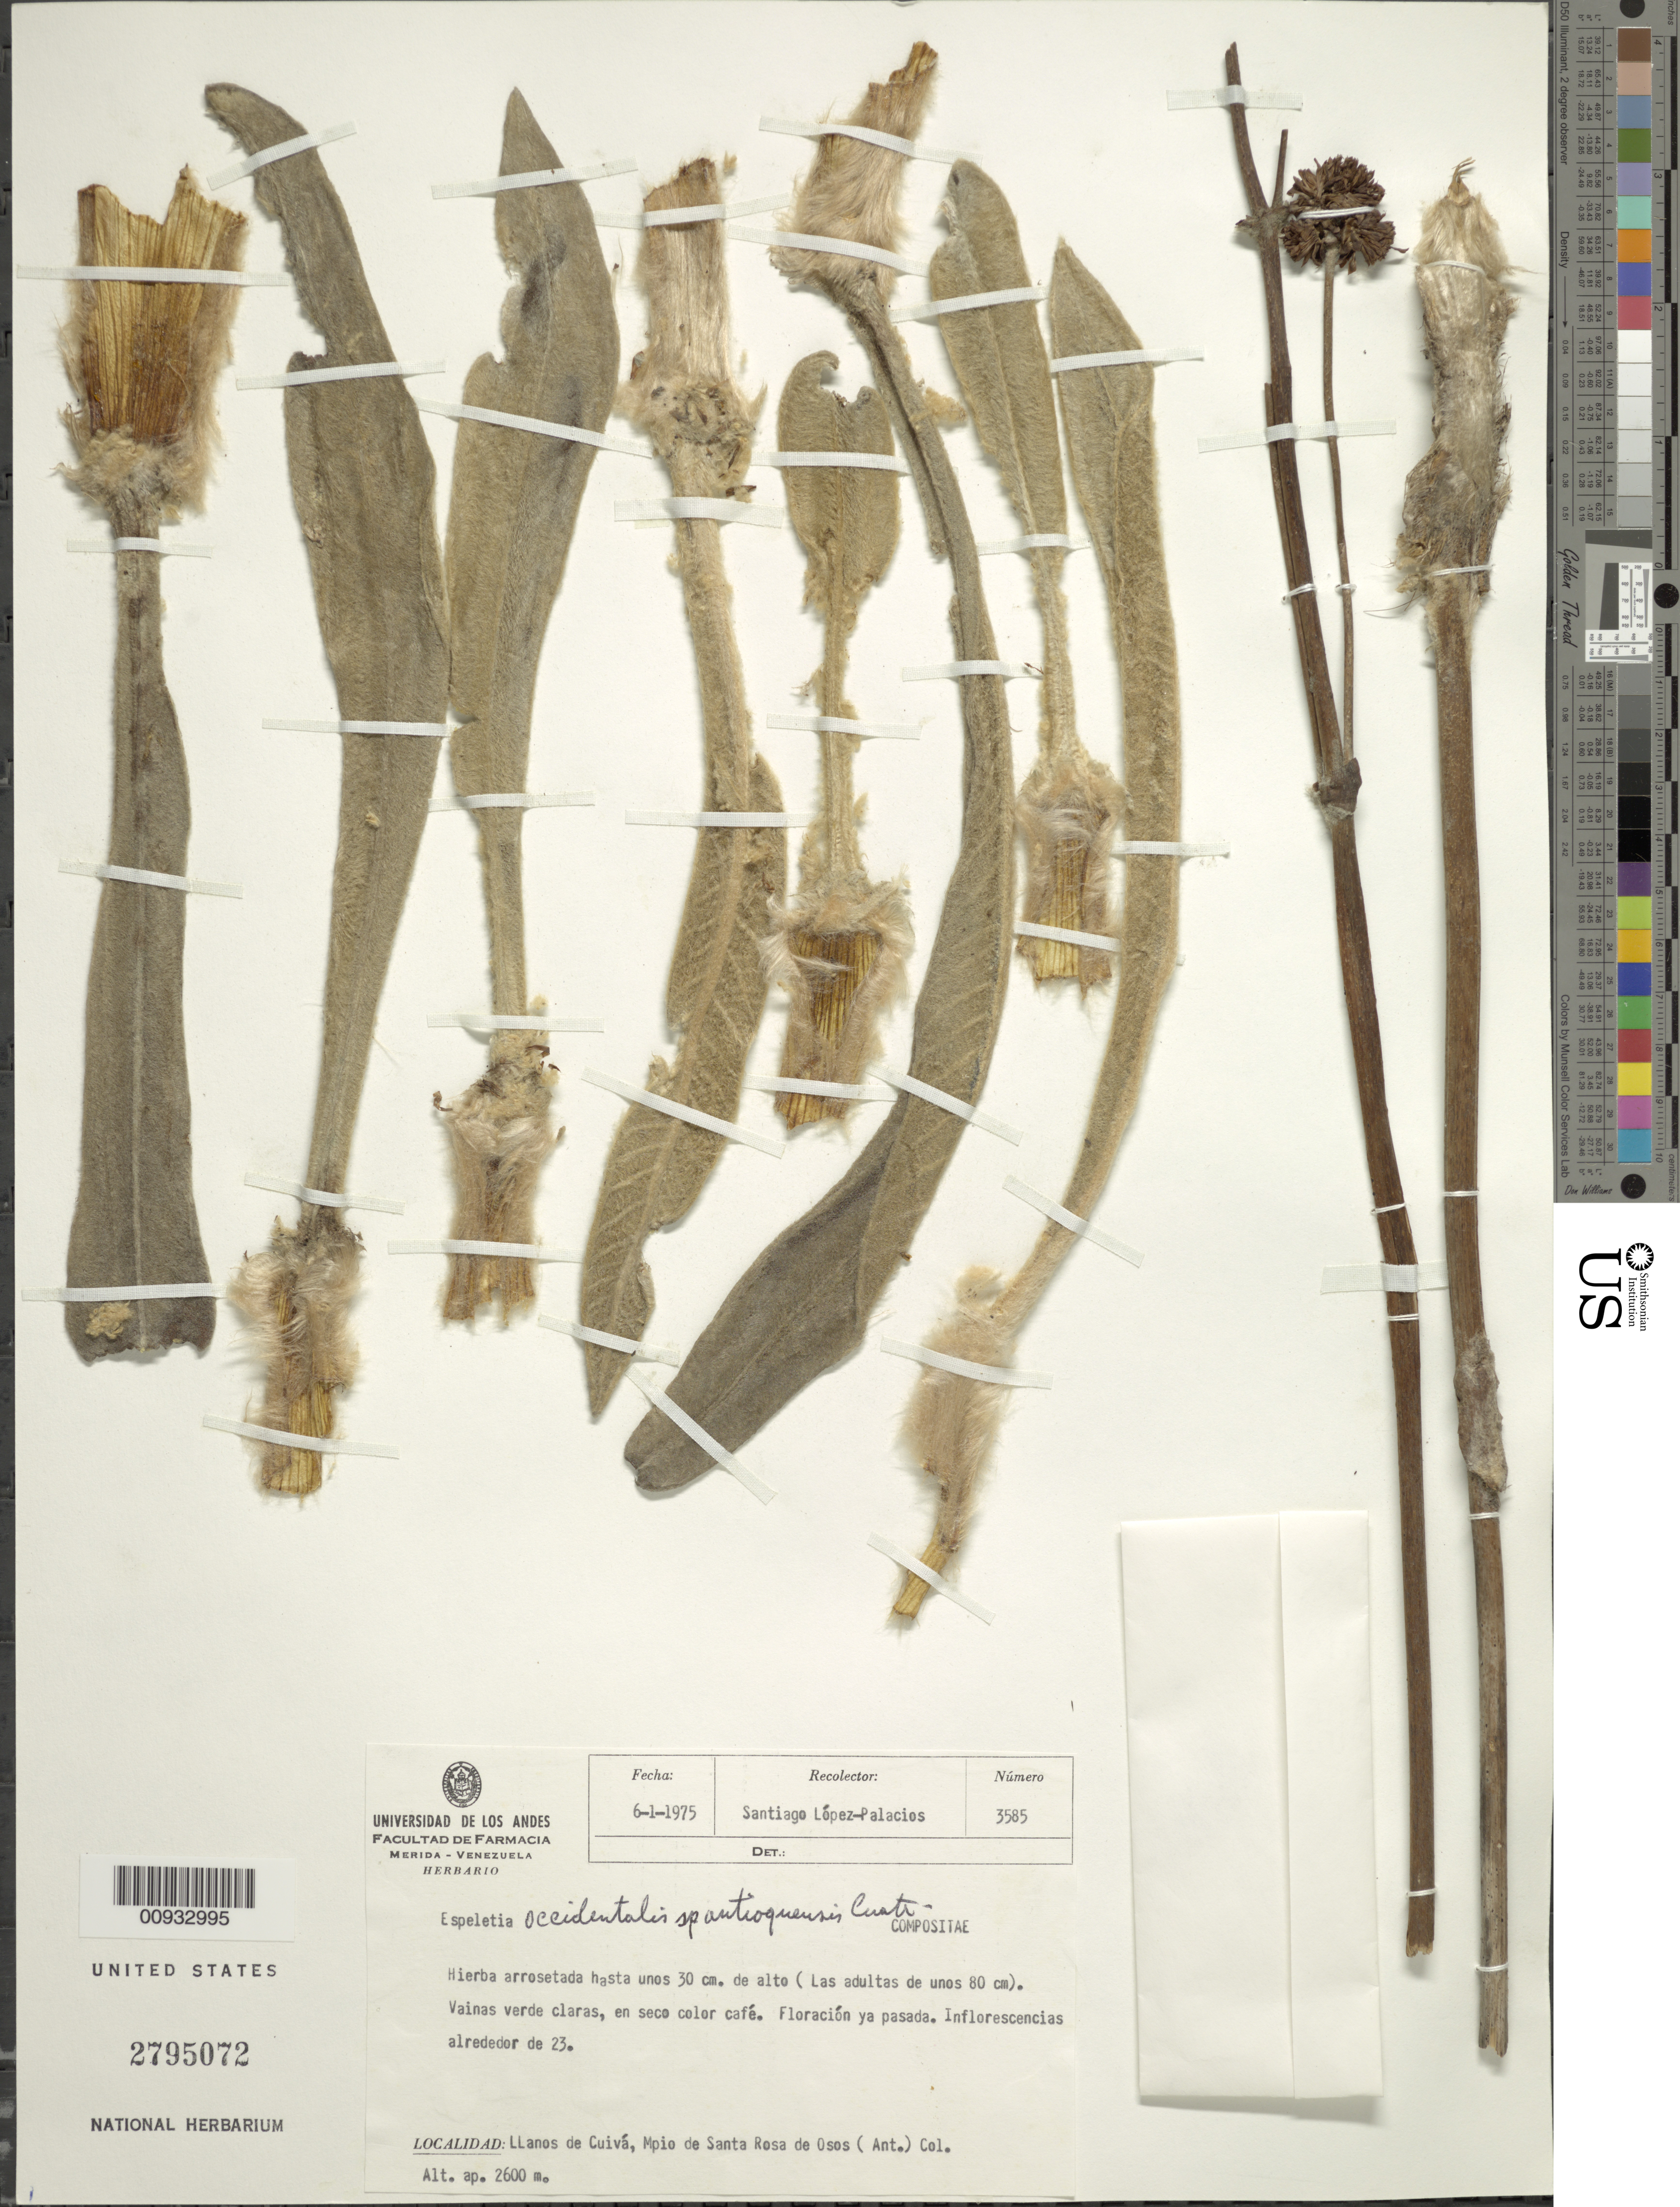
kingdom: Plantae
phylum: Tracheophyta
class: Magnoliopsida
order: Asterales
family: Asteraceae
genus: Espeletia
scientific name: Espeletia occidentalis var. antioquensis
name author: Cuatrec.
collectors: S. López-Palacios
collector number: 3585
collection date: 1975-01-06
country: Colombia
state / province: Antioquia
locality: Llanos de Cuiva, Mpio de Santa Rosa de Osos (Ant.)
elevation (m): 2600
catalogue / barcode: US 2795072